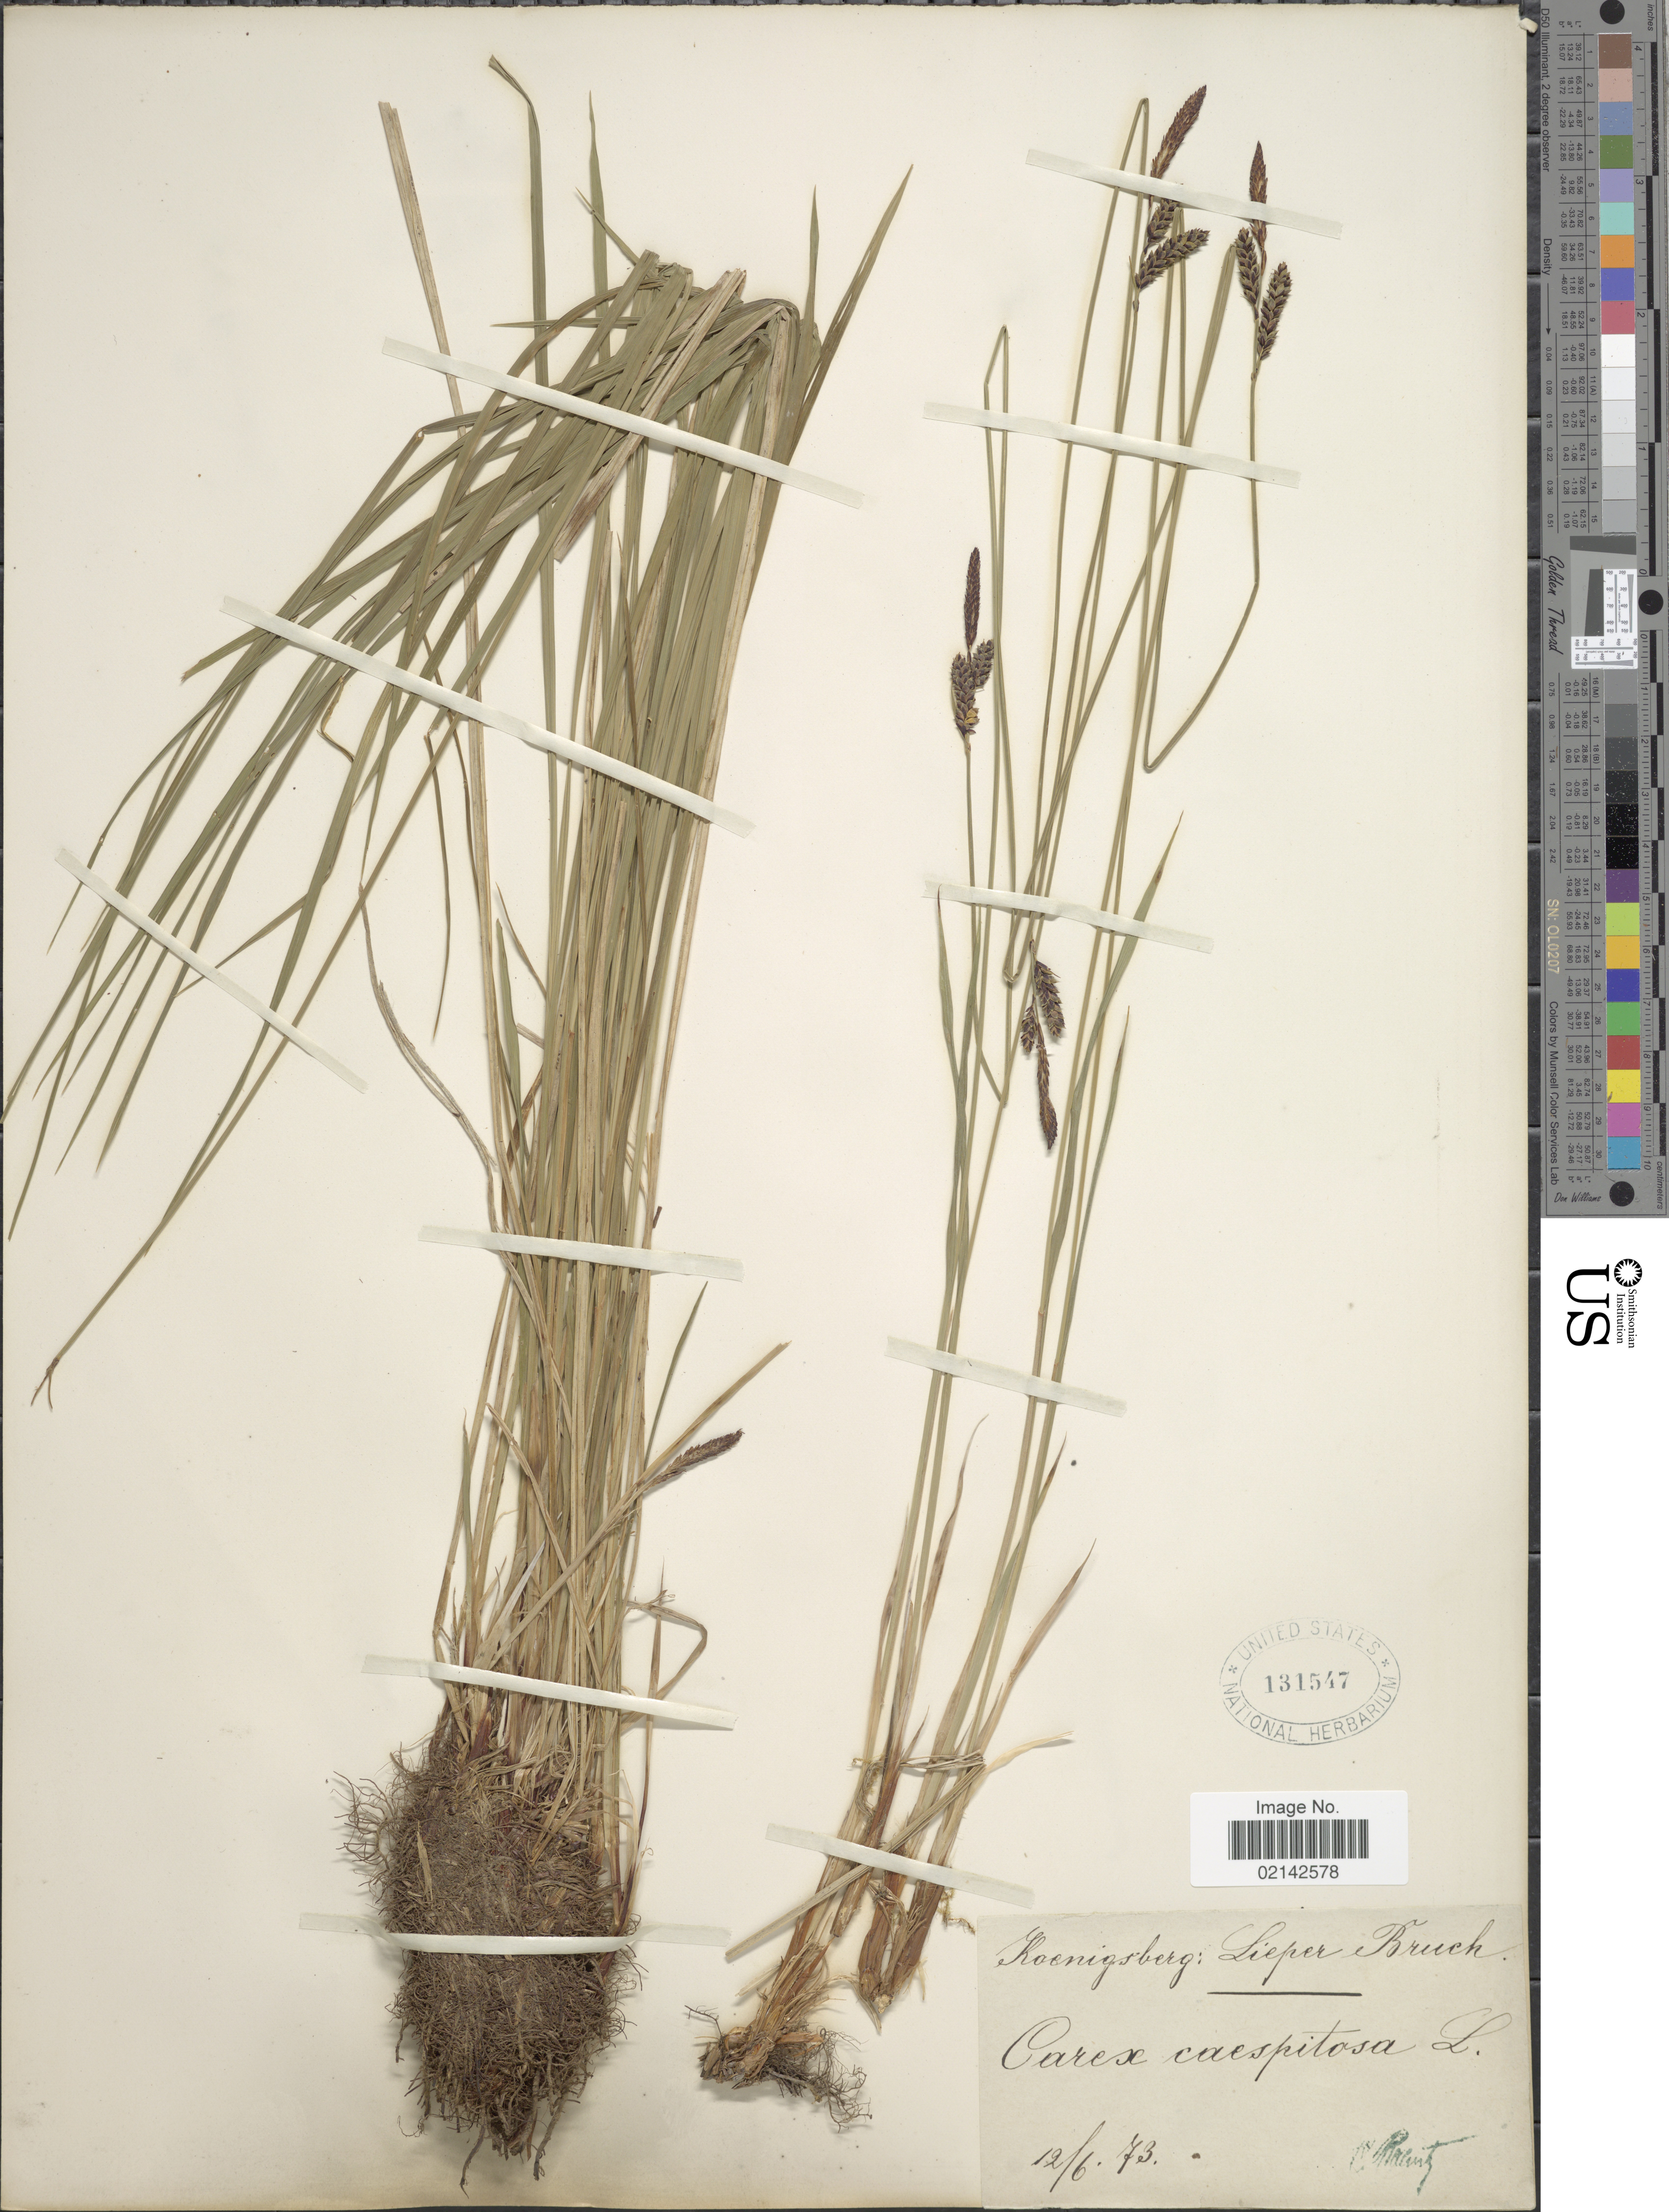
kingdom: Plantae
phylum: Tracheophyta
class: Liliopsida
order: Poales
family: Cyperaceae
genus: Carex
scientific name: Carex cespitosa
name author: L.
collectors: C. Raenitz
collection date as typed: Transcribed d/m/y: 12/6/73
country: Russian Federation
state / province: Kaliningrad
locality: Koenigsberg: Lieper Bruch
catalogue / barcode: US 131547